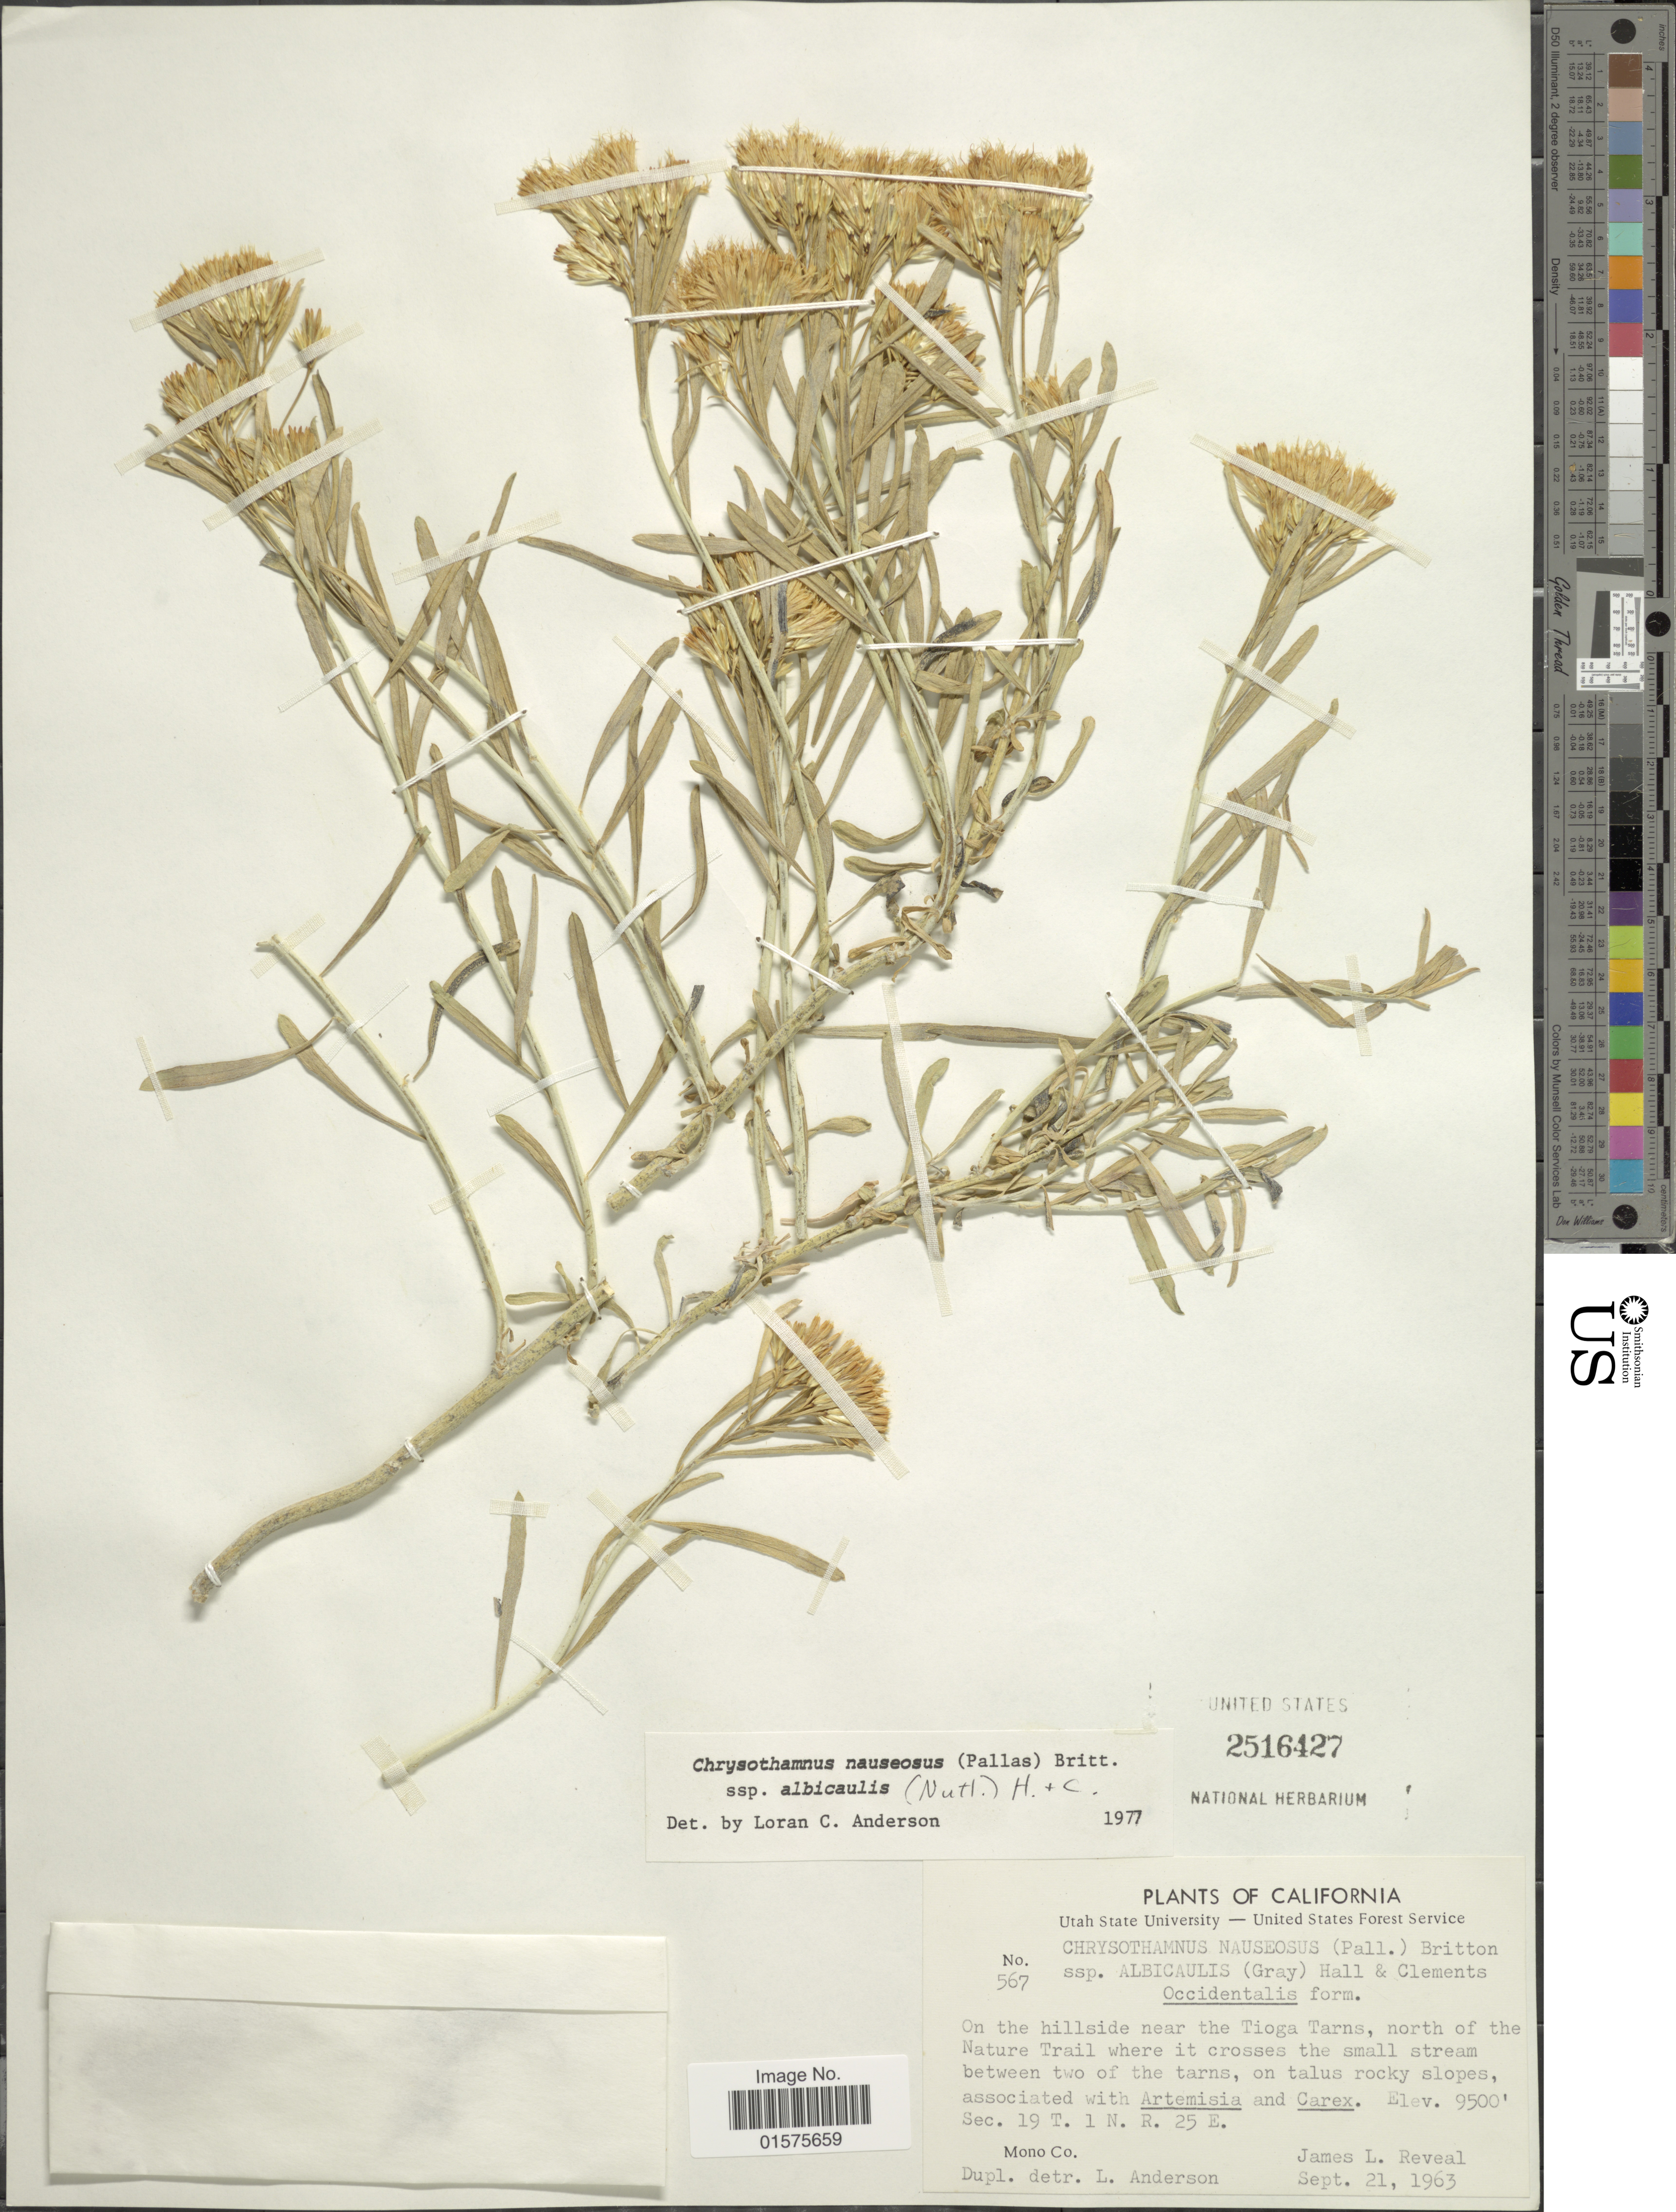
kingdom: Plantae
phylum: Tracheophyta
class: Magnoliopsida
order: Asterales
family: Asteraceae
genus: Ericameria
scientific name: Ericameria nauseosa var. speciosa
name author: (Nutt.) G.L. Nesom & G.I. Baird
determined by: Urbatsch, Lowell E., Curator (LSU), Louisiana State University (UNITED STATES)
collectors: J. L. Reveal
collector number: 567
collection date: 1963-09-21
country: United States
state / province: California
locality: On the hillside near the Tioga Tarns, north of the Nature Trail where it crosses the small stream between two of the tarns. Sec. 19 T. 1 N. R. 25 E.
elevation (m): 2896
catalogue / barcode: US 2516427